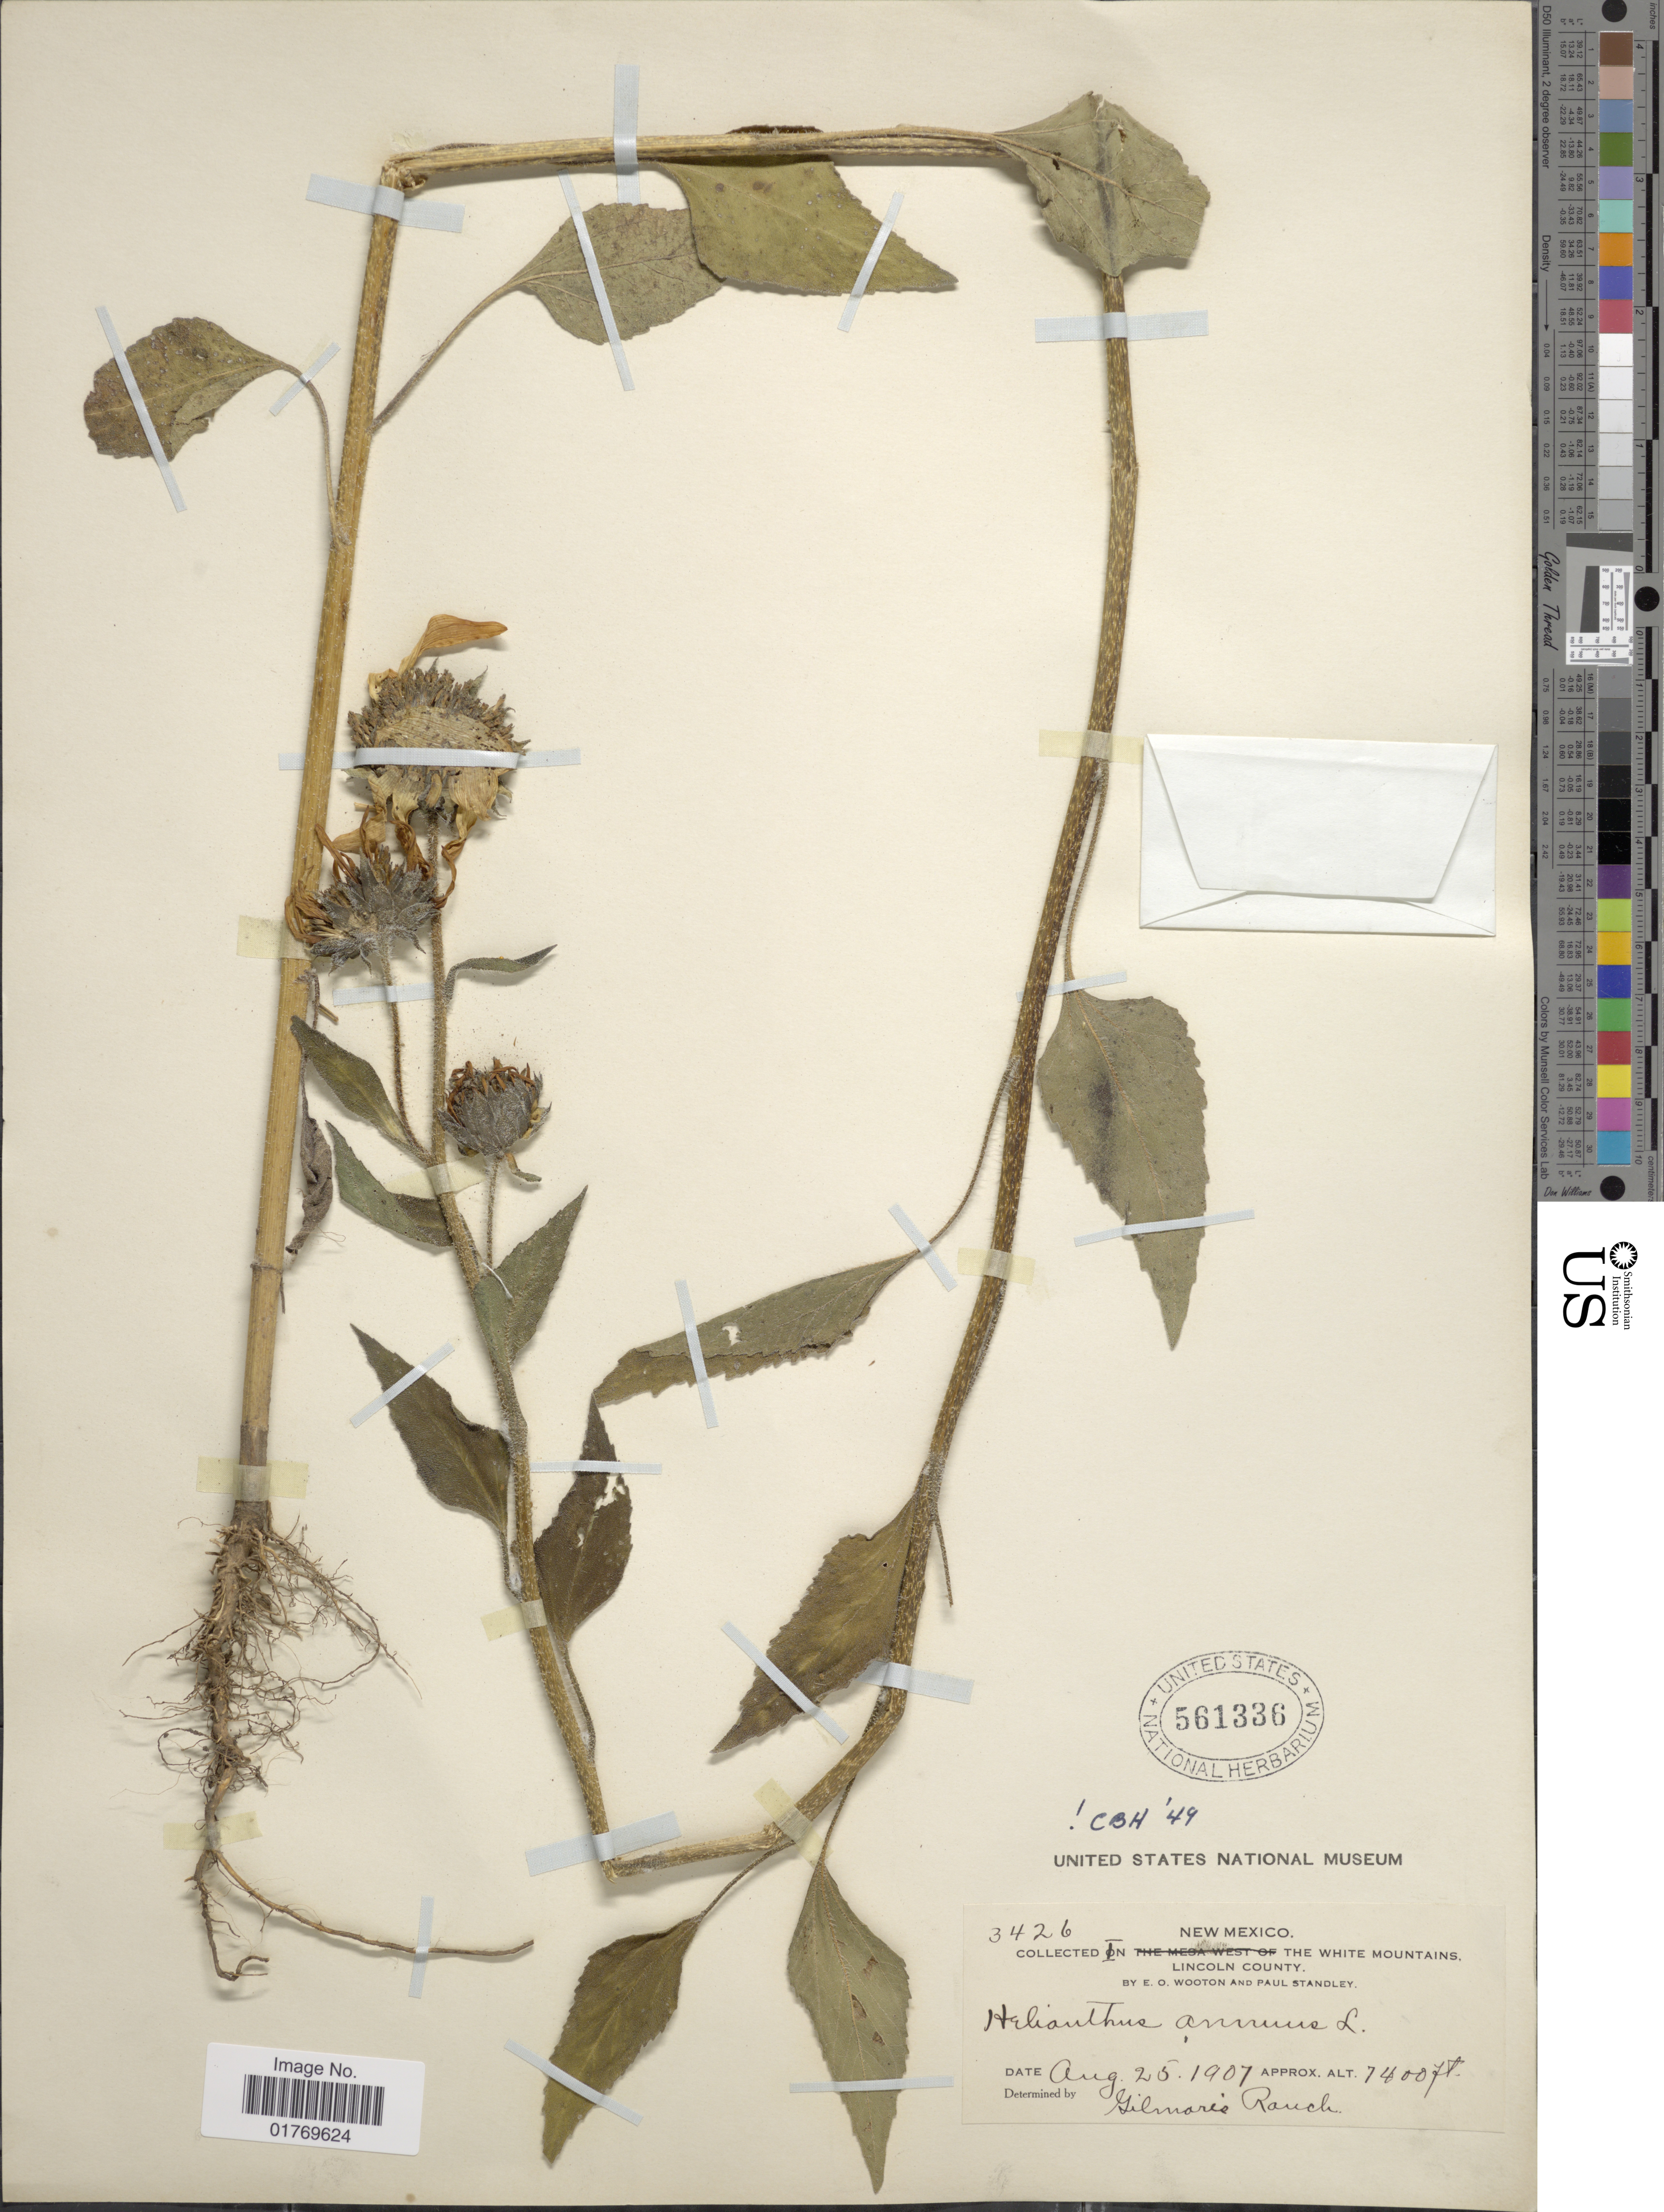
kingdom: Plantae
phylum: Tracheophyta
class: Magnoliopsida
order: Asterales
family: Asteraceae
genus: Helianthus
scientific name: Helianthus annuus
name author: L.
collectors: E. O. Wooton & P. C. Standley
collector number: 3426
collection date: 1907-08-25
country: United States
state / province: New Mexico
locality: In the White Mountains, Lincoln County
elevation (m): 2256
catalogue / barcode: US 561336